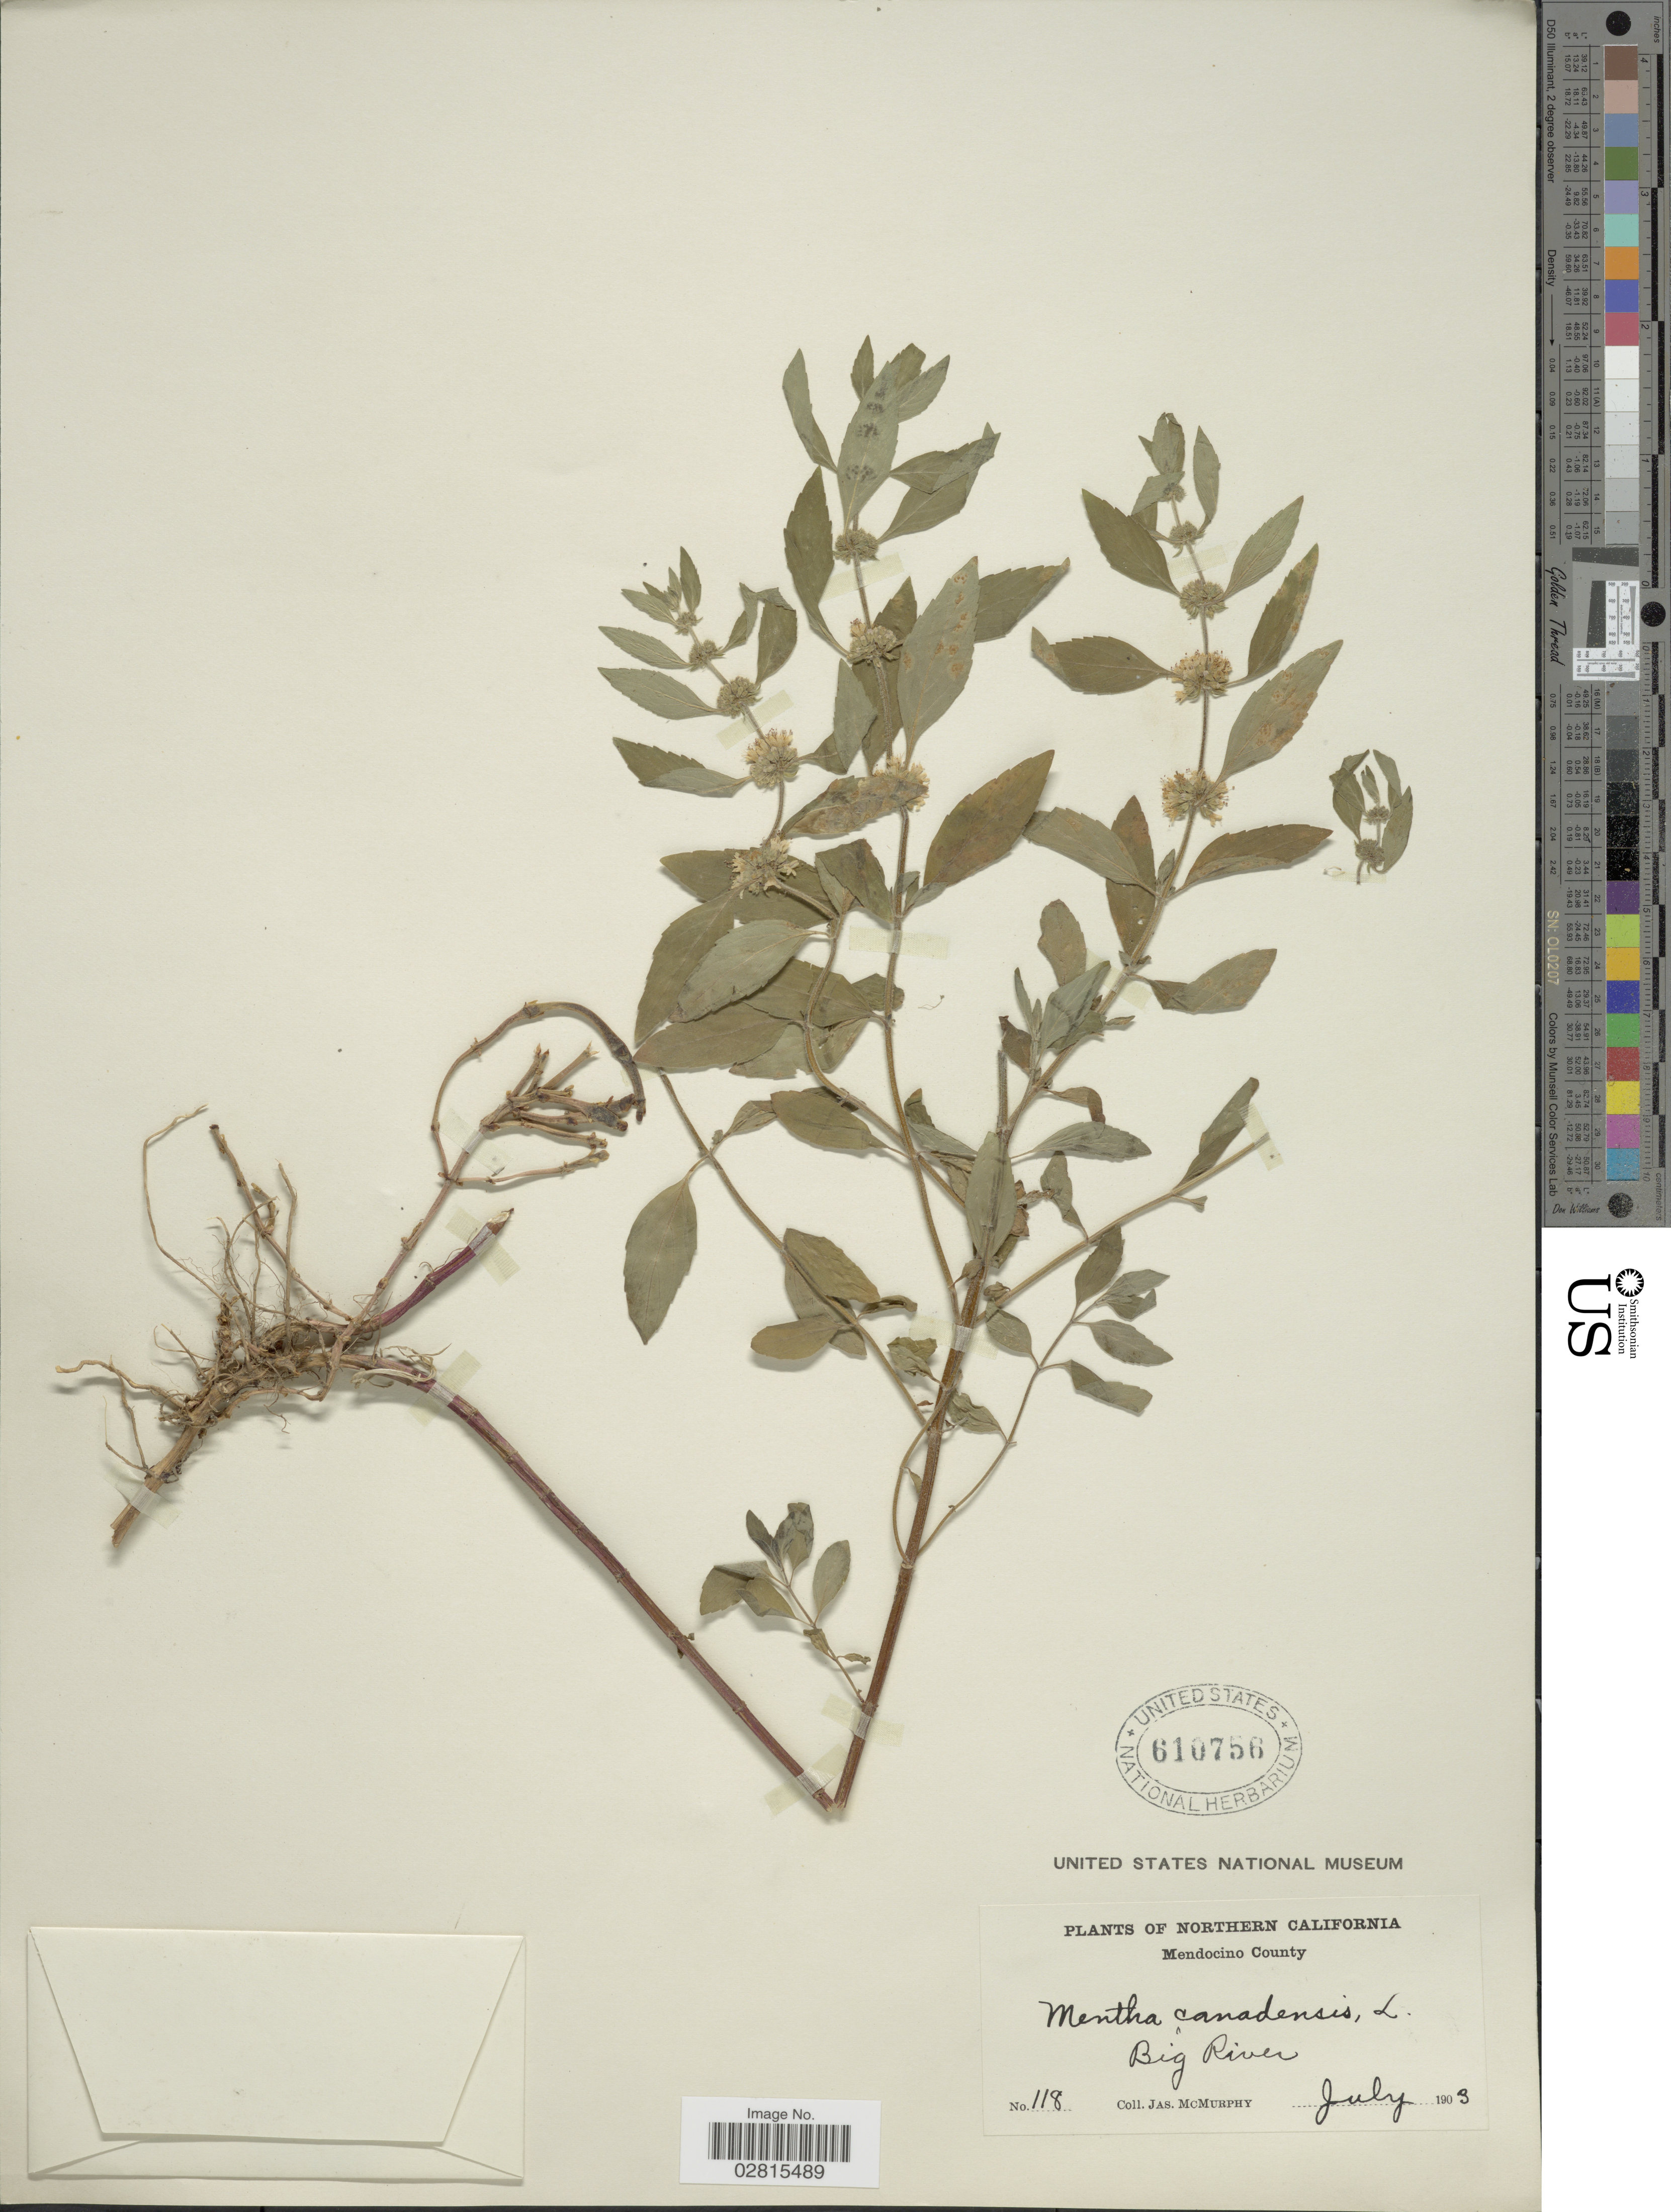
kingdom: Plantae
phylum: Tracheophyta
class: Magnoliopsida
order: Lamiales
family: Lamiaceae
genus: Mentha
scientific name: Mentha canadensis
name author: L.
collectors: J. McMurphy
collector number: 118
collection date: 1903-07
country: United States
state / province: California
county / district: Mendocino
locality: Northern California, Mendocino County, Big River.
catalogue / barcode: US 610756